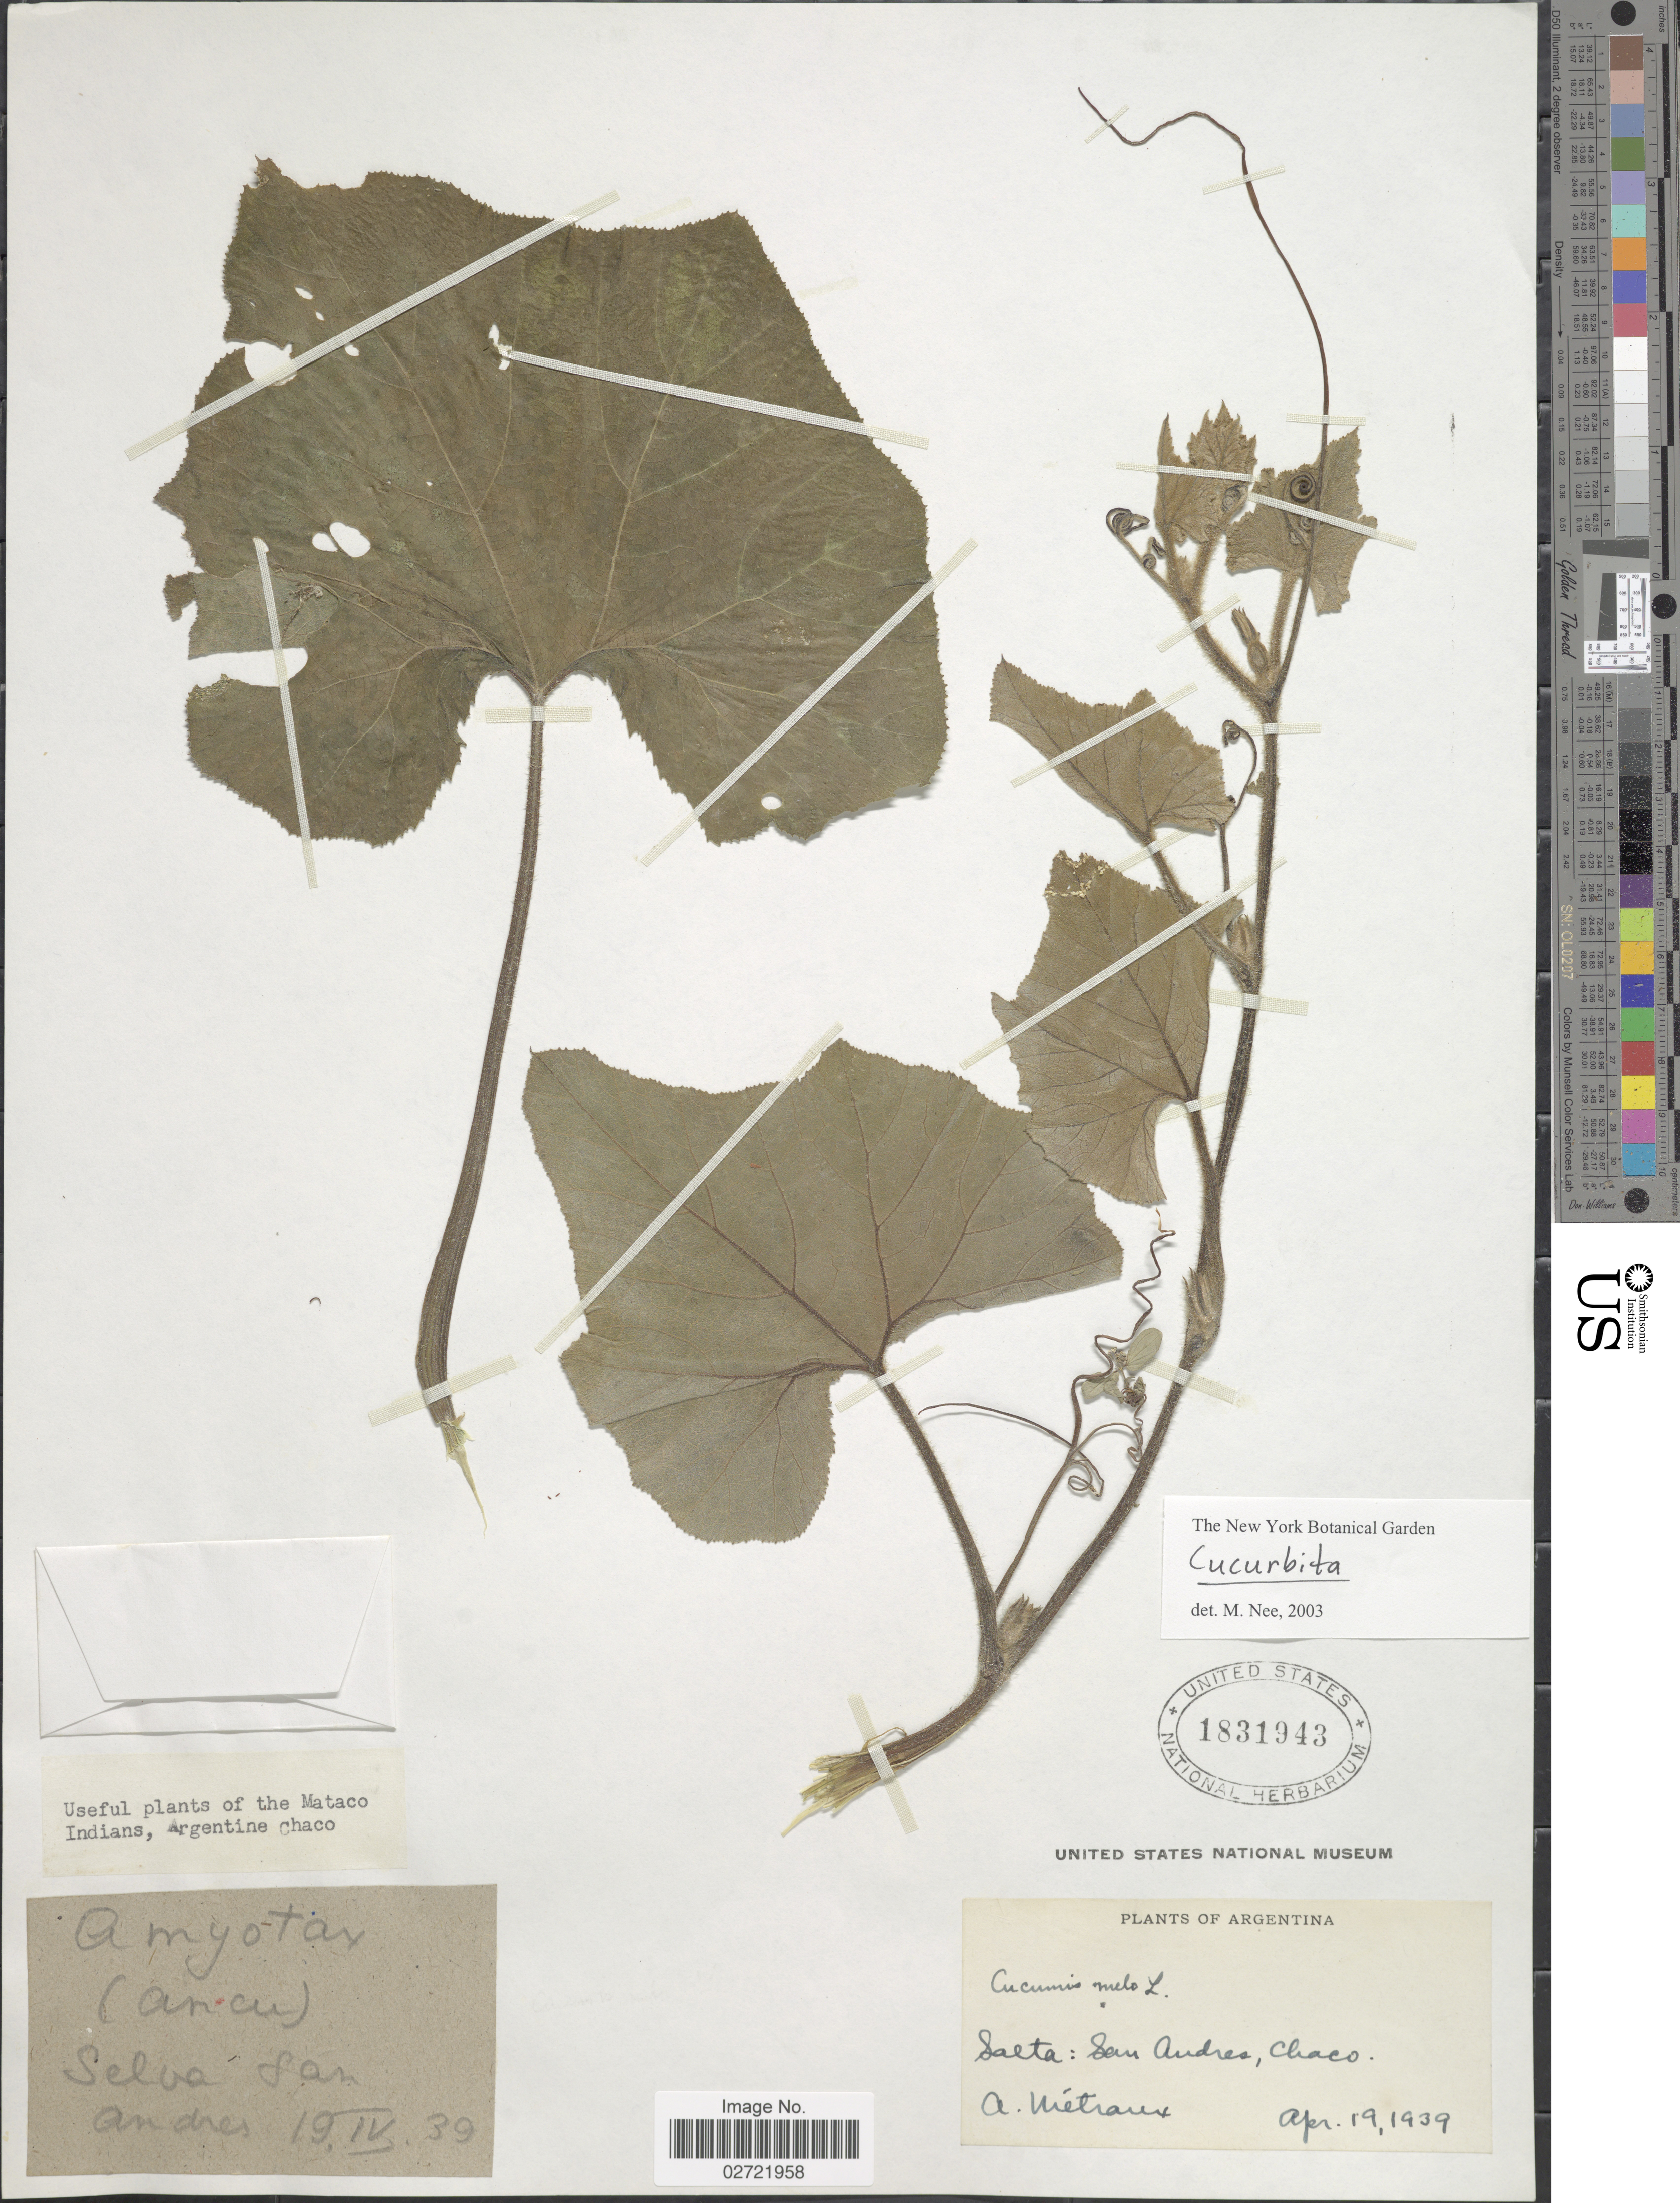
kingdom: Plantae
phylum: Tracheophyta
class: Magnoliopsida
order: Cucurbitales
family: Cucurbitaceae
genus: Cucurbita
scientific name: Cucurbita sp.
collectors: A. Metraux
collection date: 1939-04-19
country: Argentina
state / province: Salta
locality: Sam Andres, Chaco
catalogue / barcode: US 1831943